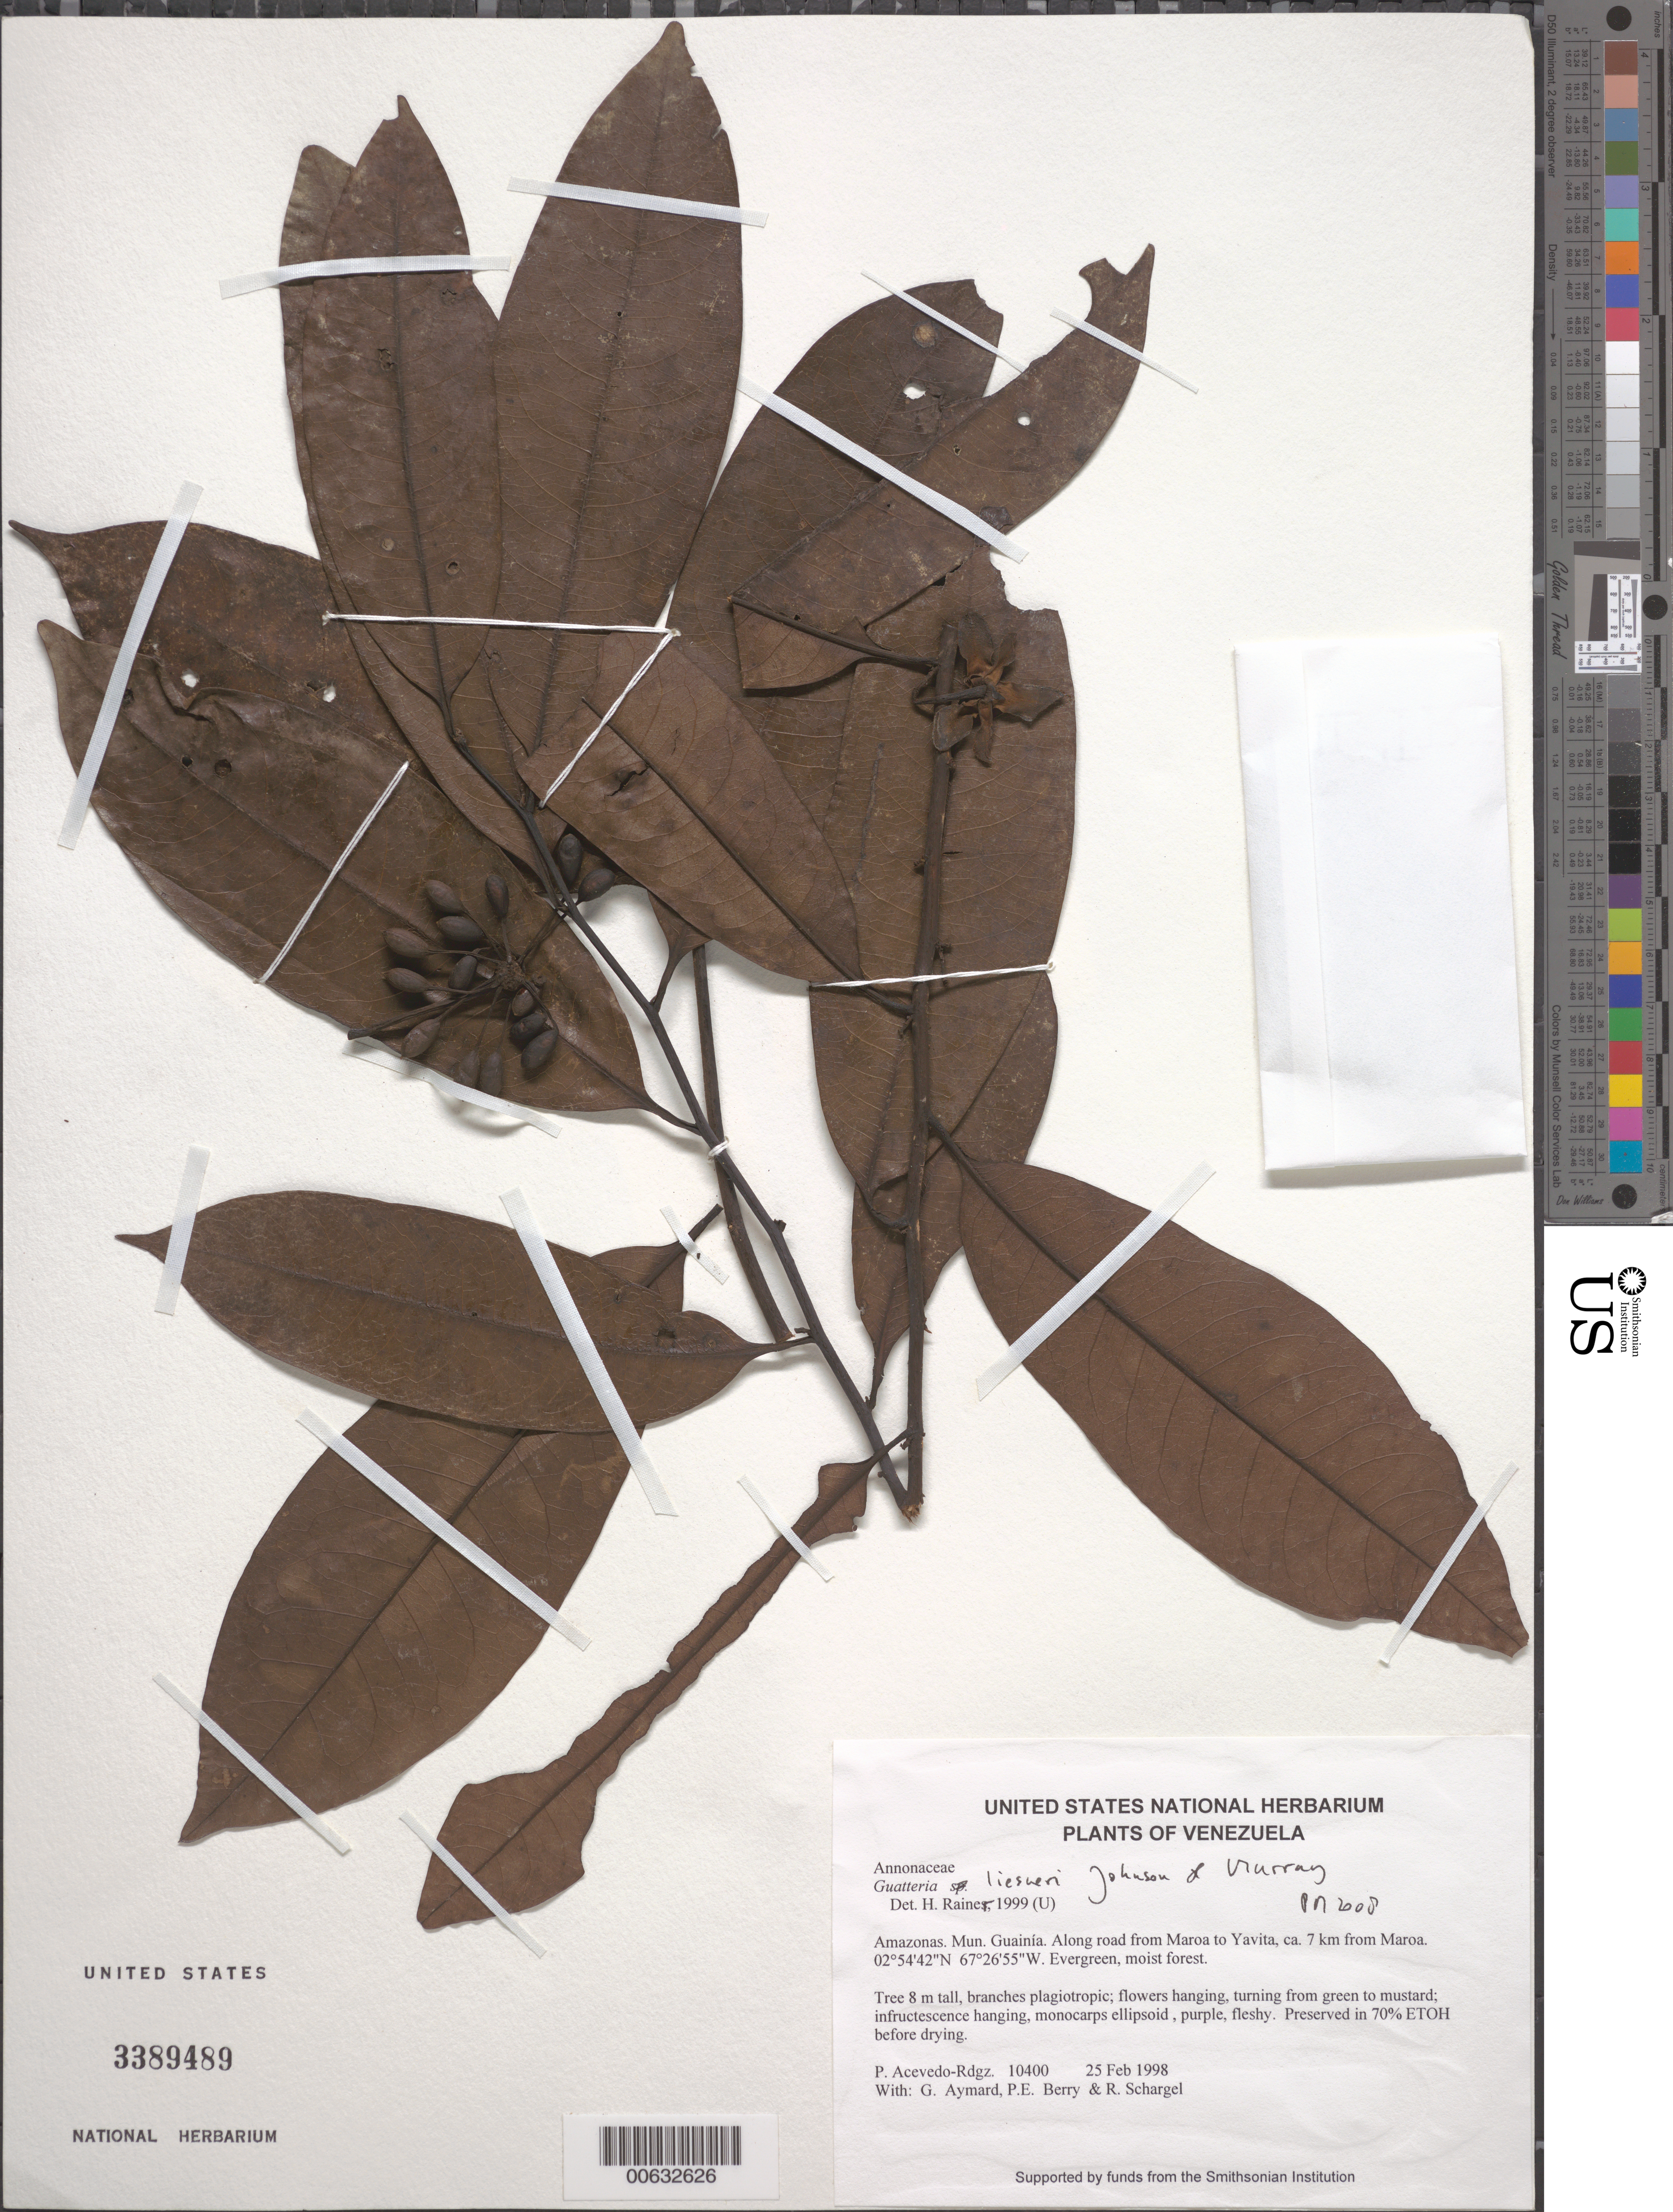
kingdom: Plantae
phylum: Tracheophyta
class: Magnoliopsida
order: Magnoliales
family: Annonaceae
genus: Guatteria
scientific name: Guatteria sp.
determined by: Rainer, H.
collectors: P. Acevedo-Rodr., G. A. Aymard, P. E. Berry & R. Schargel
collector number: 10400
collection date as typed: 25 Feb 1998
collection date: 1998-02-25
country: Venezuela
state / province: Amazonas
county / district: Maroa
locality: Along road from Maroa to Yavita, ca. 7 km from Maroa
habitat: Evergreen, moist forest.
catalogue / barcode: US 3389489